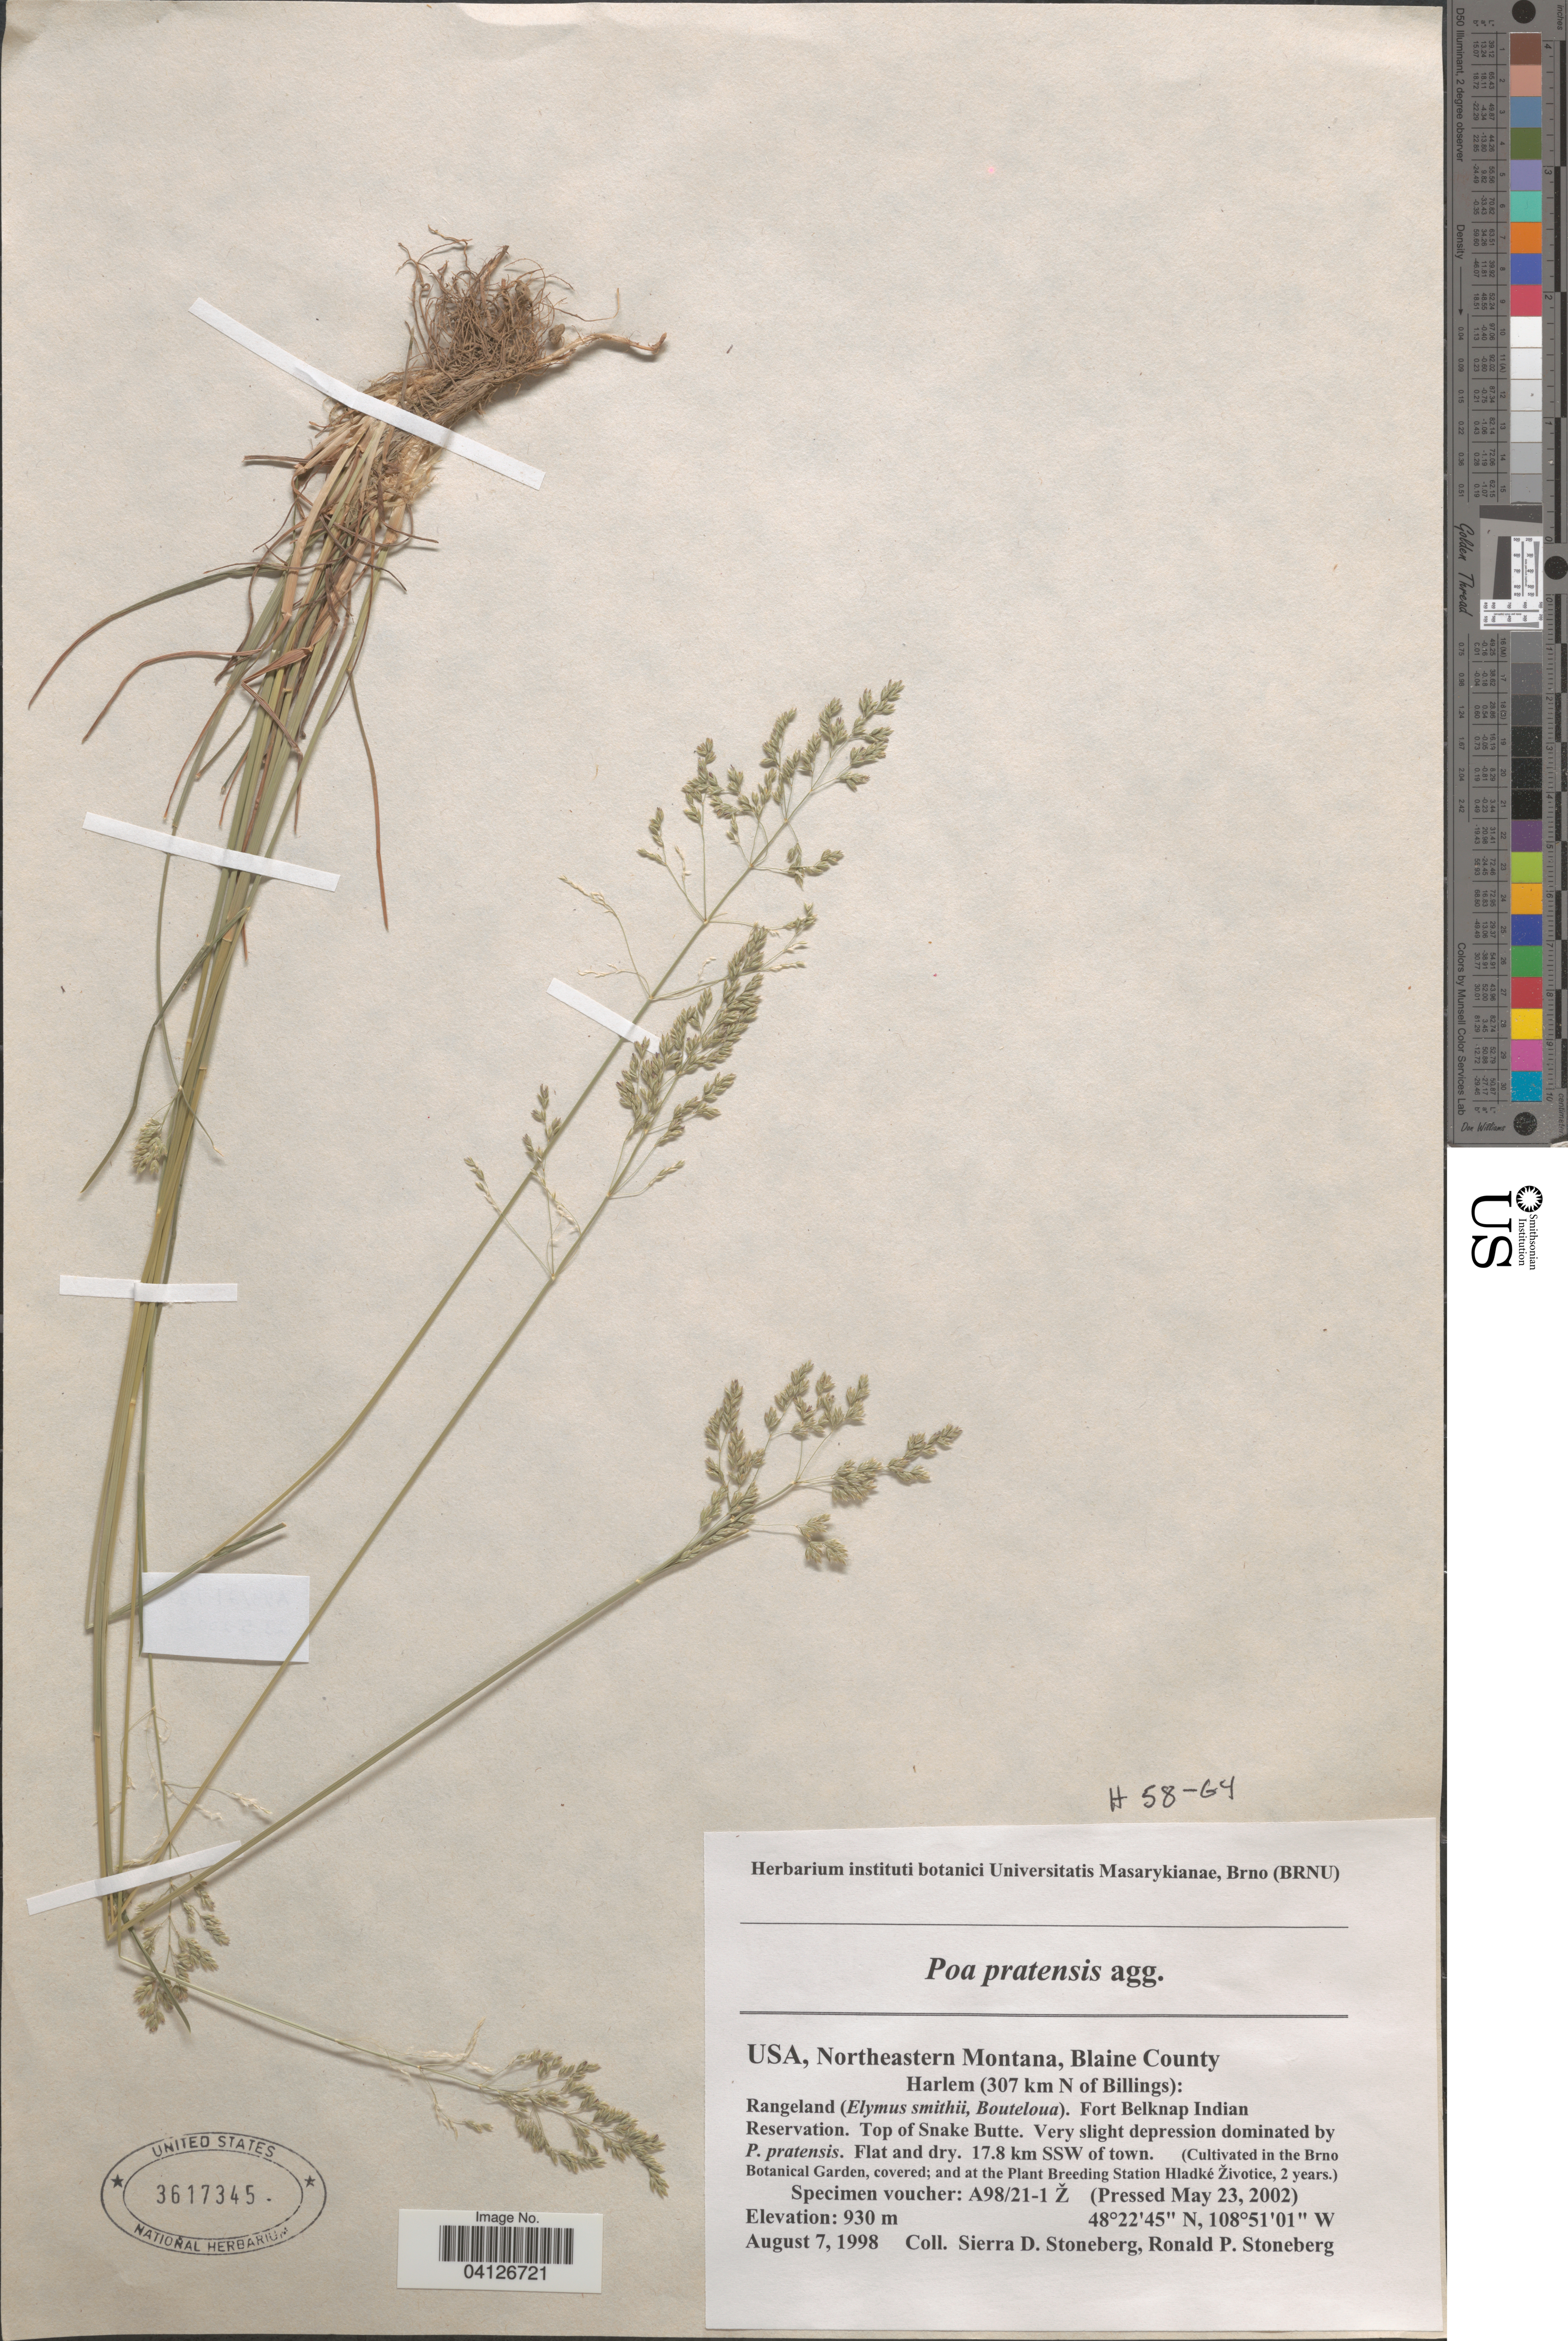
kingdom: Plantae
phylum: Tracheophyta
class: Liliopsida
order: Poales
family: Poaceae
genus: Poa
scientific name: Poa pratensis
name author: L.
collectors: Ex herb. instituti botanici Universitatis Masarykianae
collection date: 2002-05-23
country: Czechia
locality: (Cultivated in the Brno Botanical Garden, covered; and at the Plant Breeding Station Hladké Životice, 2 years.).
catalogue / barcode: US 3617345